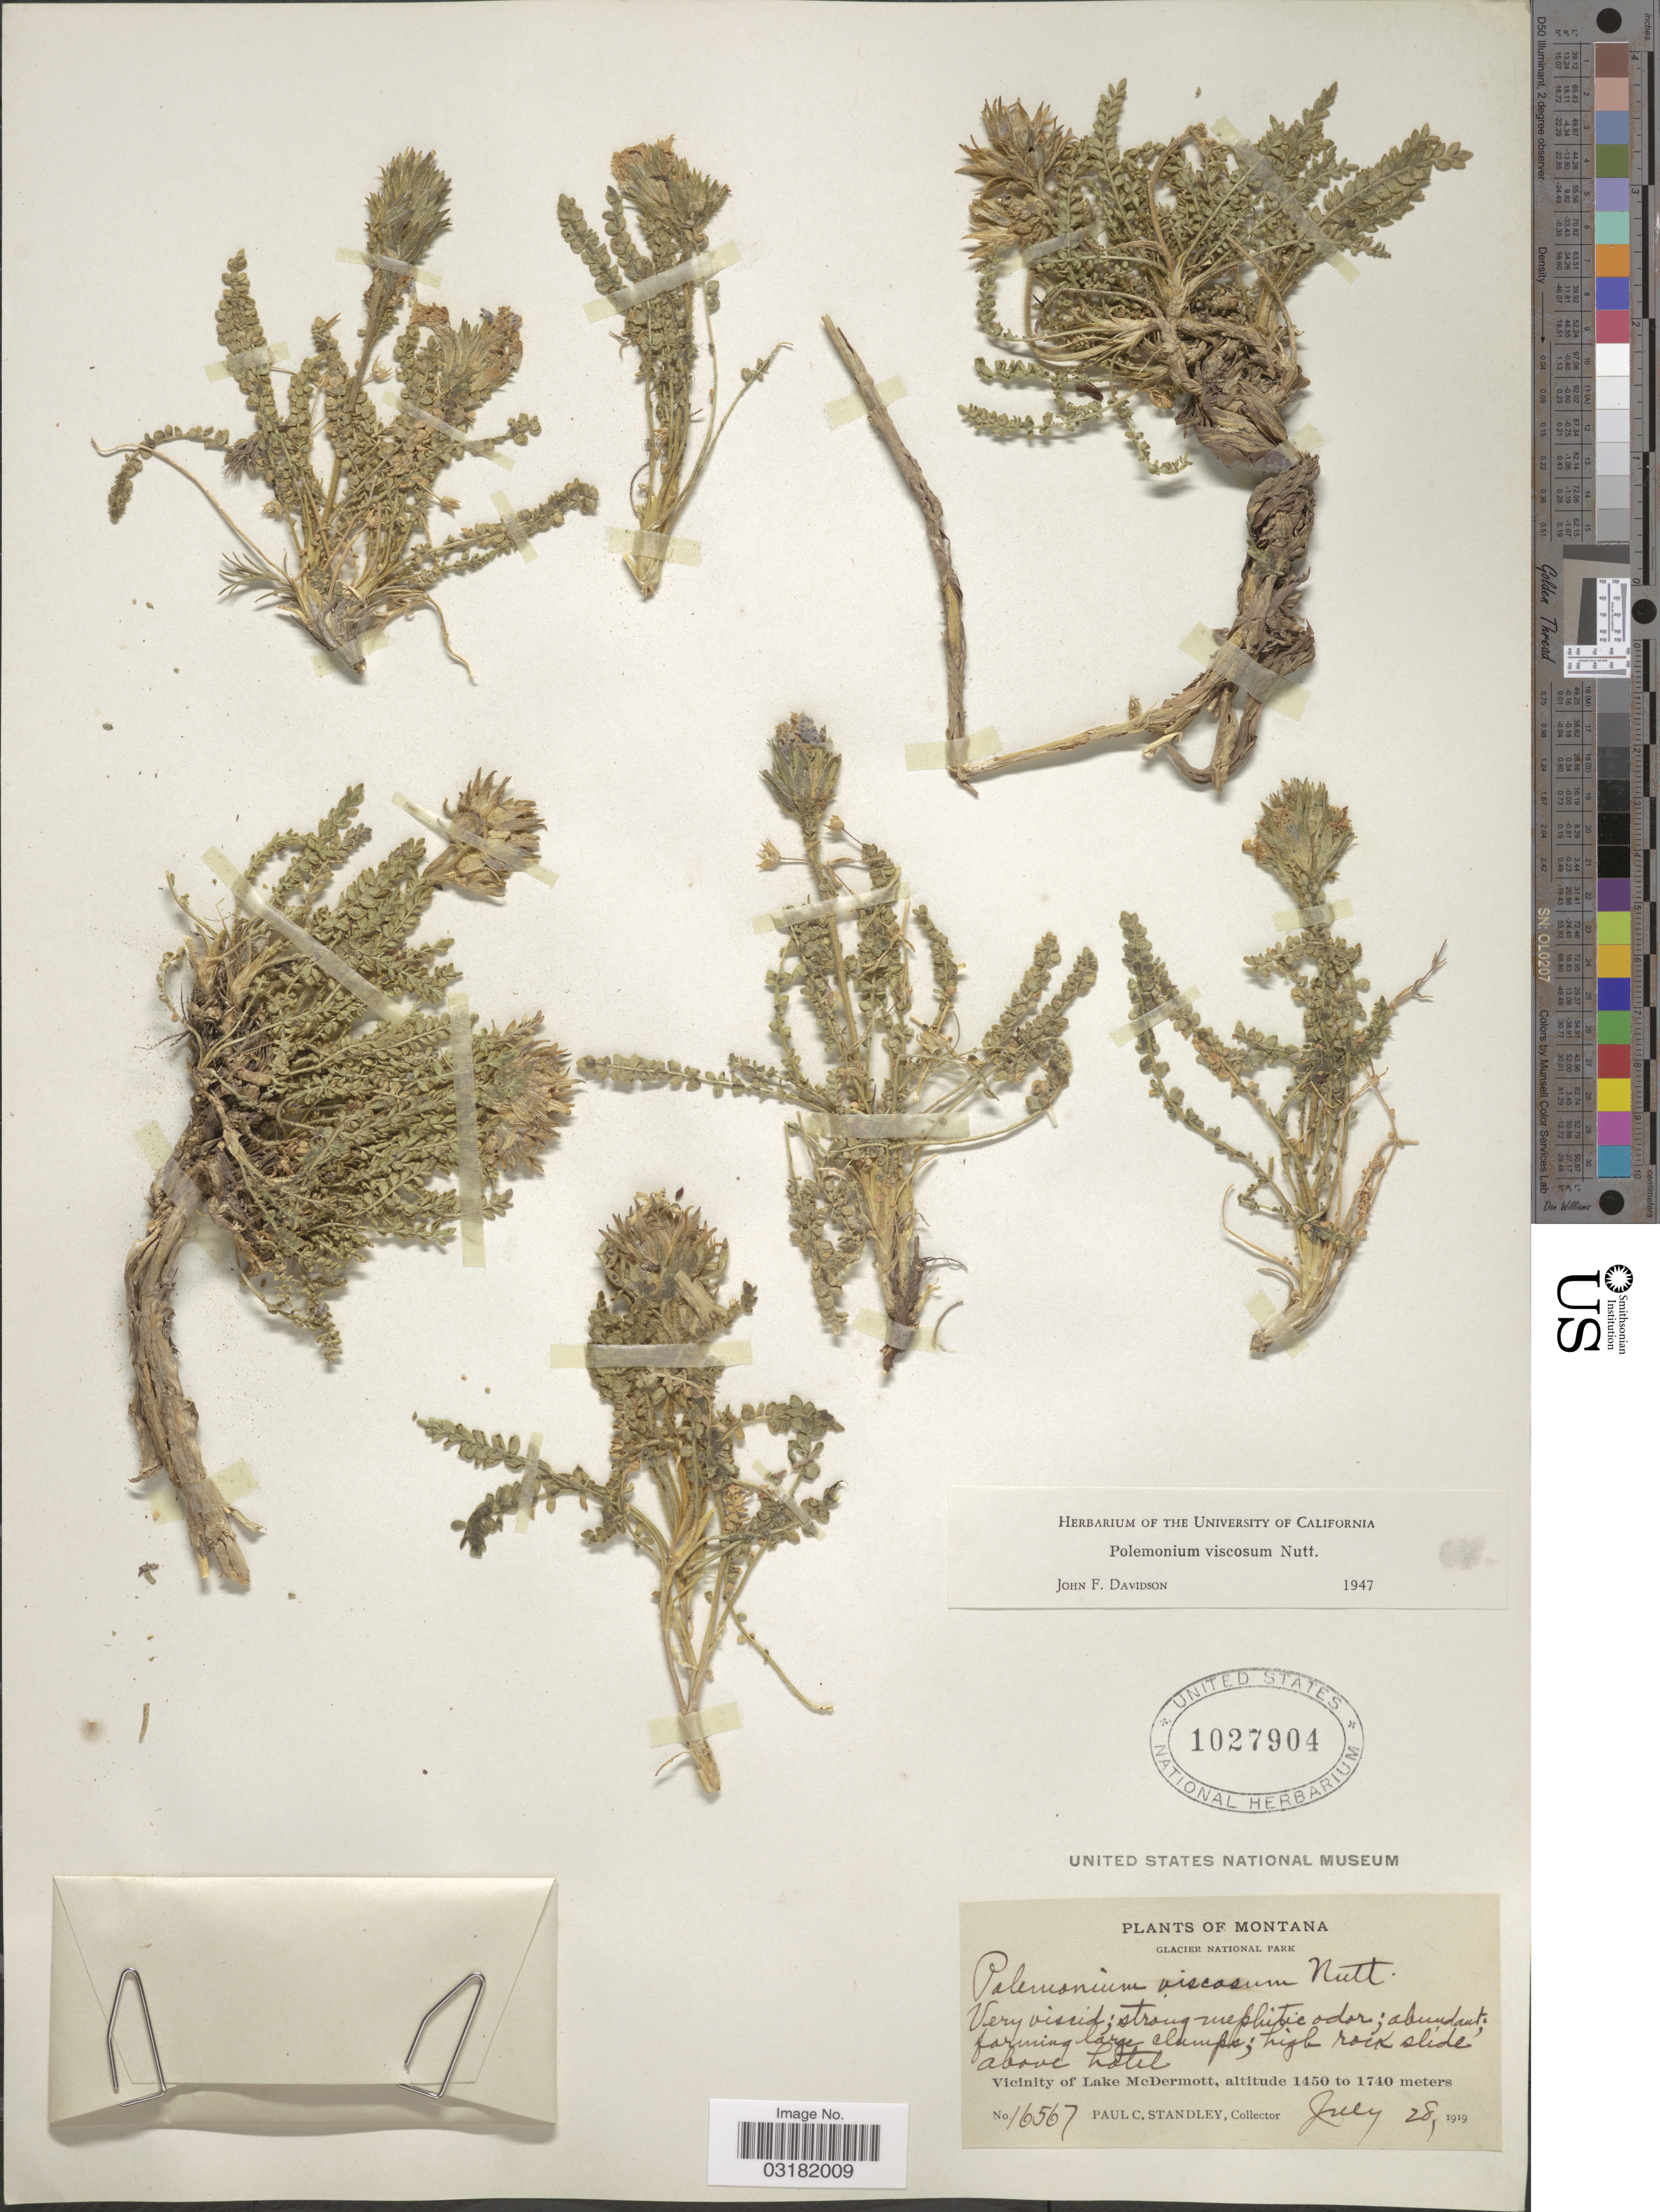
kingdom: Plantae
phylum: Tracheophyta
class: Magnoliopsida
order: Ericales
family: Polemoniaceae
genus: Polemonium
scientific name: Polemonium viscosum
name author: Nutt.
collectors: P. C. Standley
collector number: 16567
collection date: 1919-07-28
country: United States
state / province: Montana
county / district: Glacier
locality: Glacier National Park, Vicinity of Lake McDermott.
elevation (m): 1450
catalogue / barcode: US 1027904